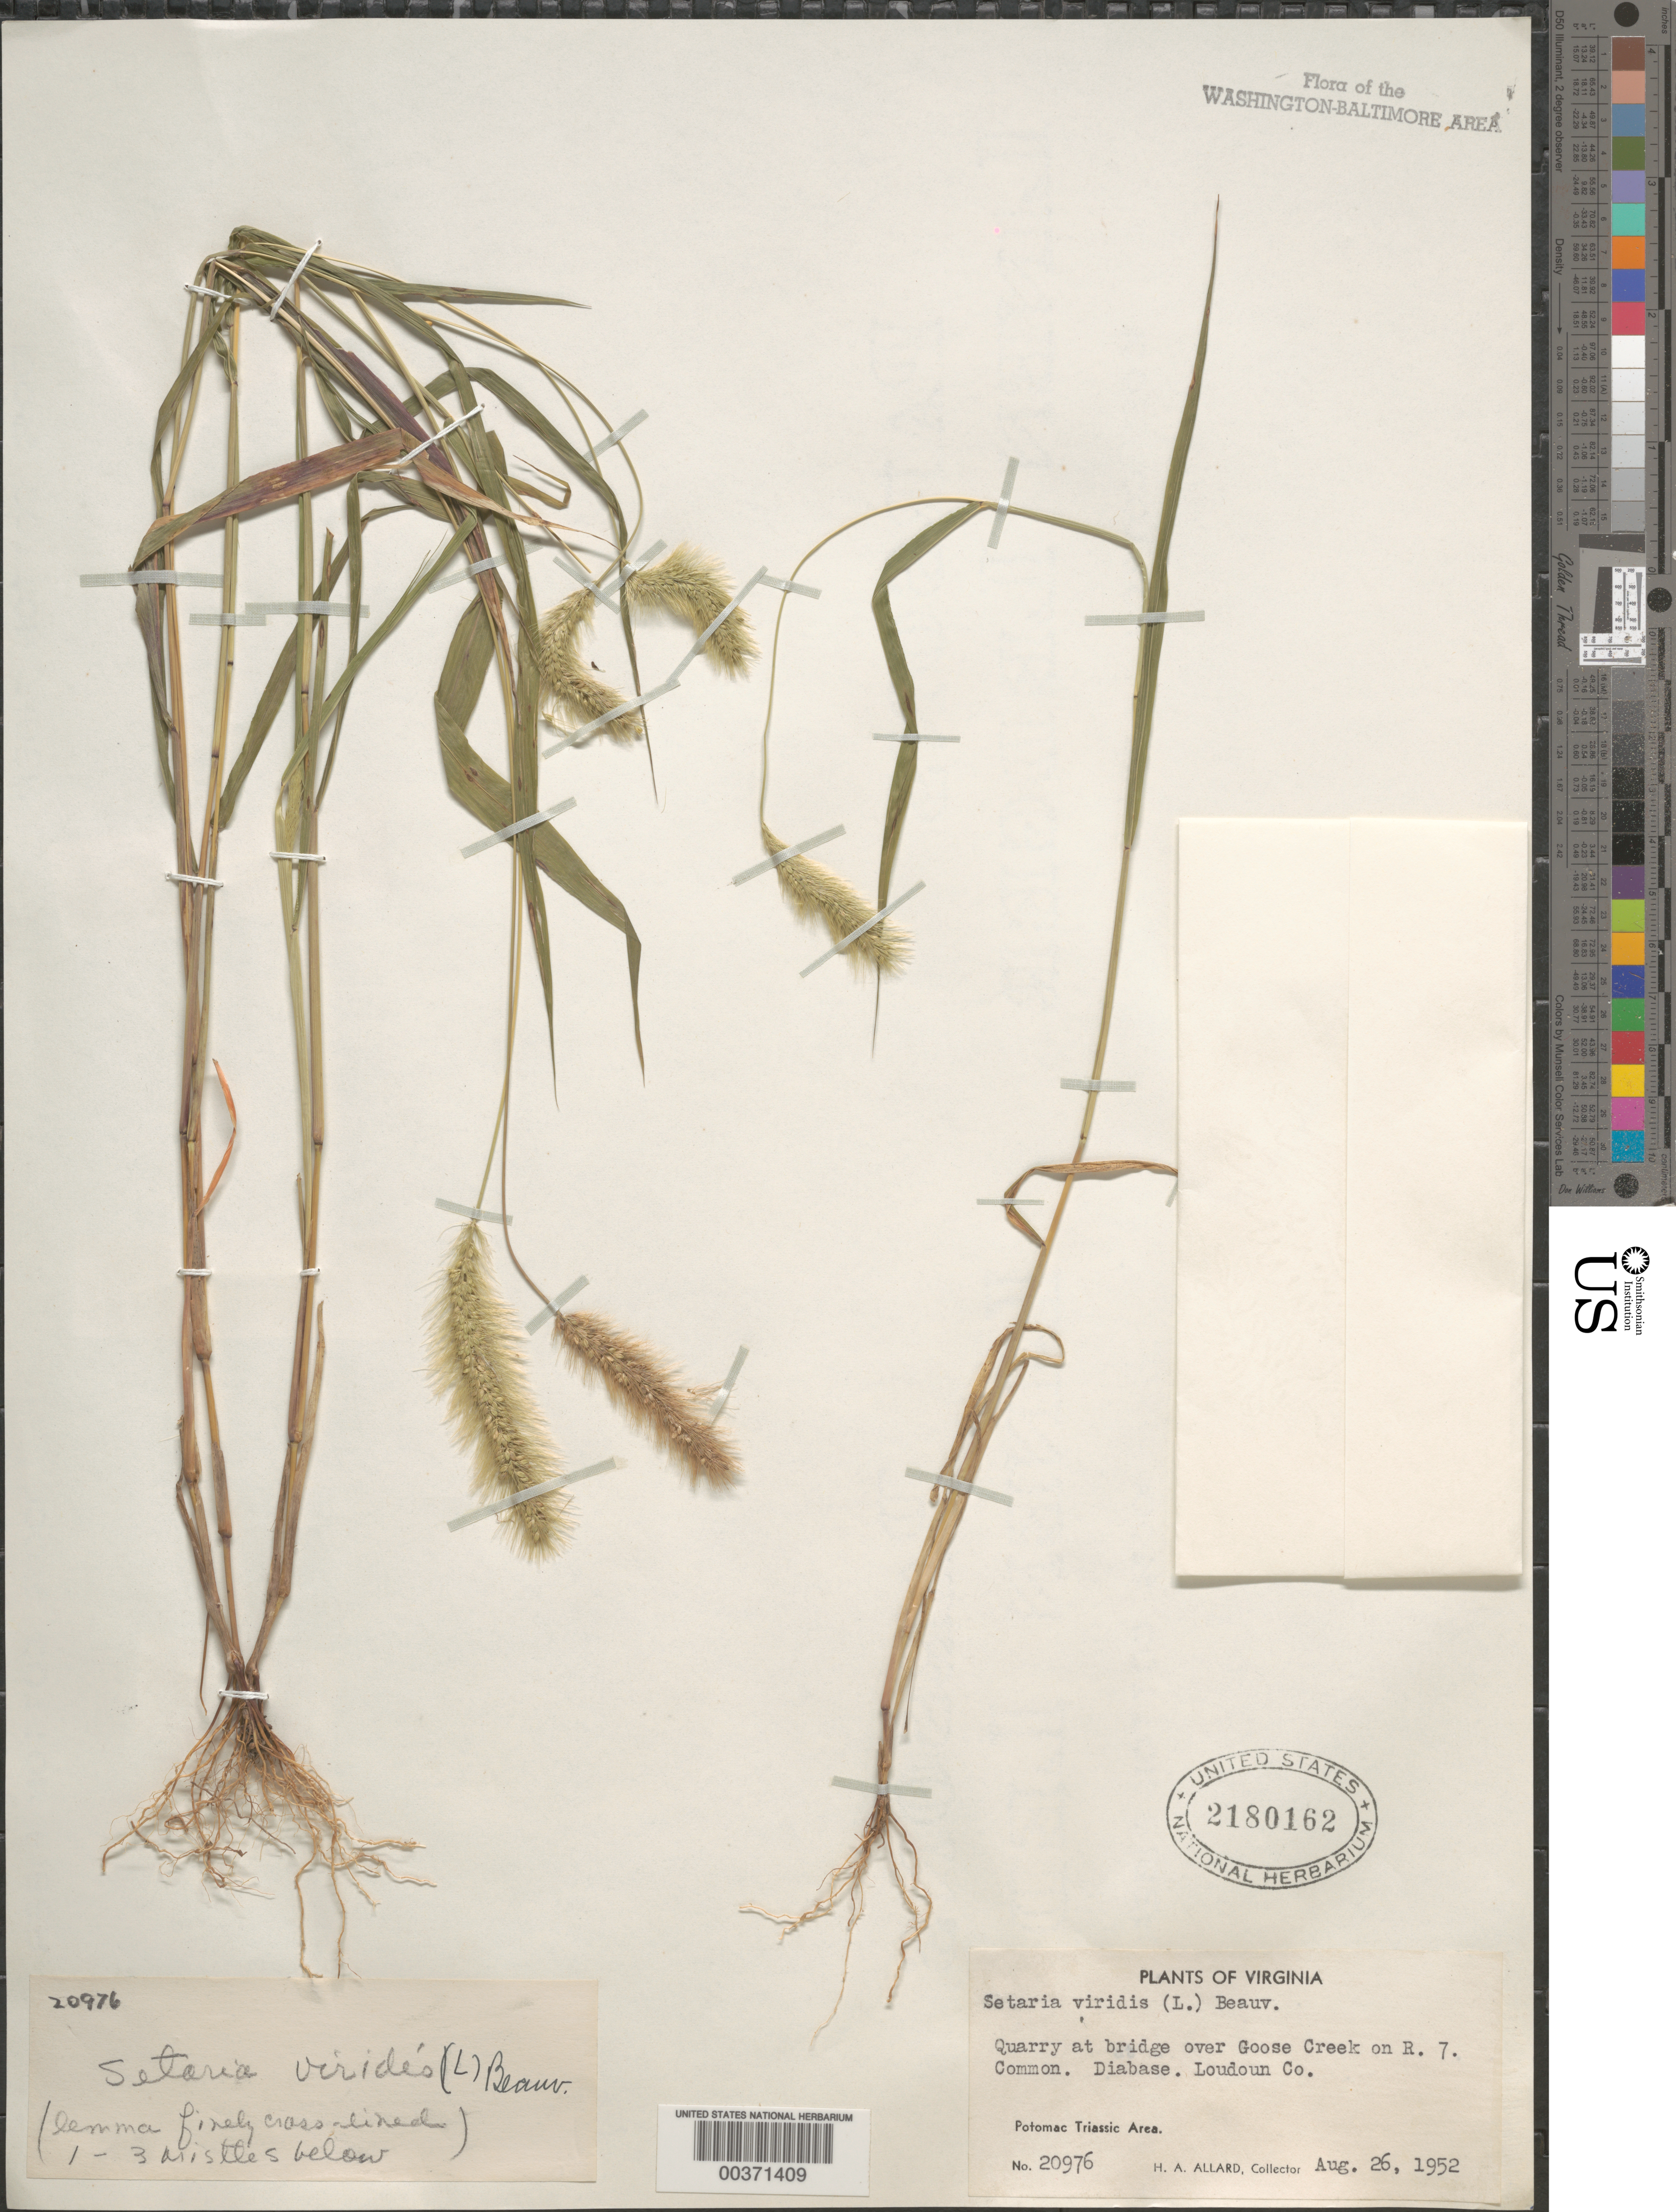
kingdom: Plantae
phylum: Tracheophyta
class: Liliopsida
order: Poales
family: Poaceae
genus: Setaria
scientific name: Setaria viridis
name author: (L.) P. Beauv.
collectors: H. A. Allard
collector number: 20976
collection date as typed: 26 Aug 1952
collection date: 1952-08-26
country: United States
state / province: Virginia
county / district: Loudoun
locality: Goose Creek Route 7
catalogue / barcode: US 2180162